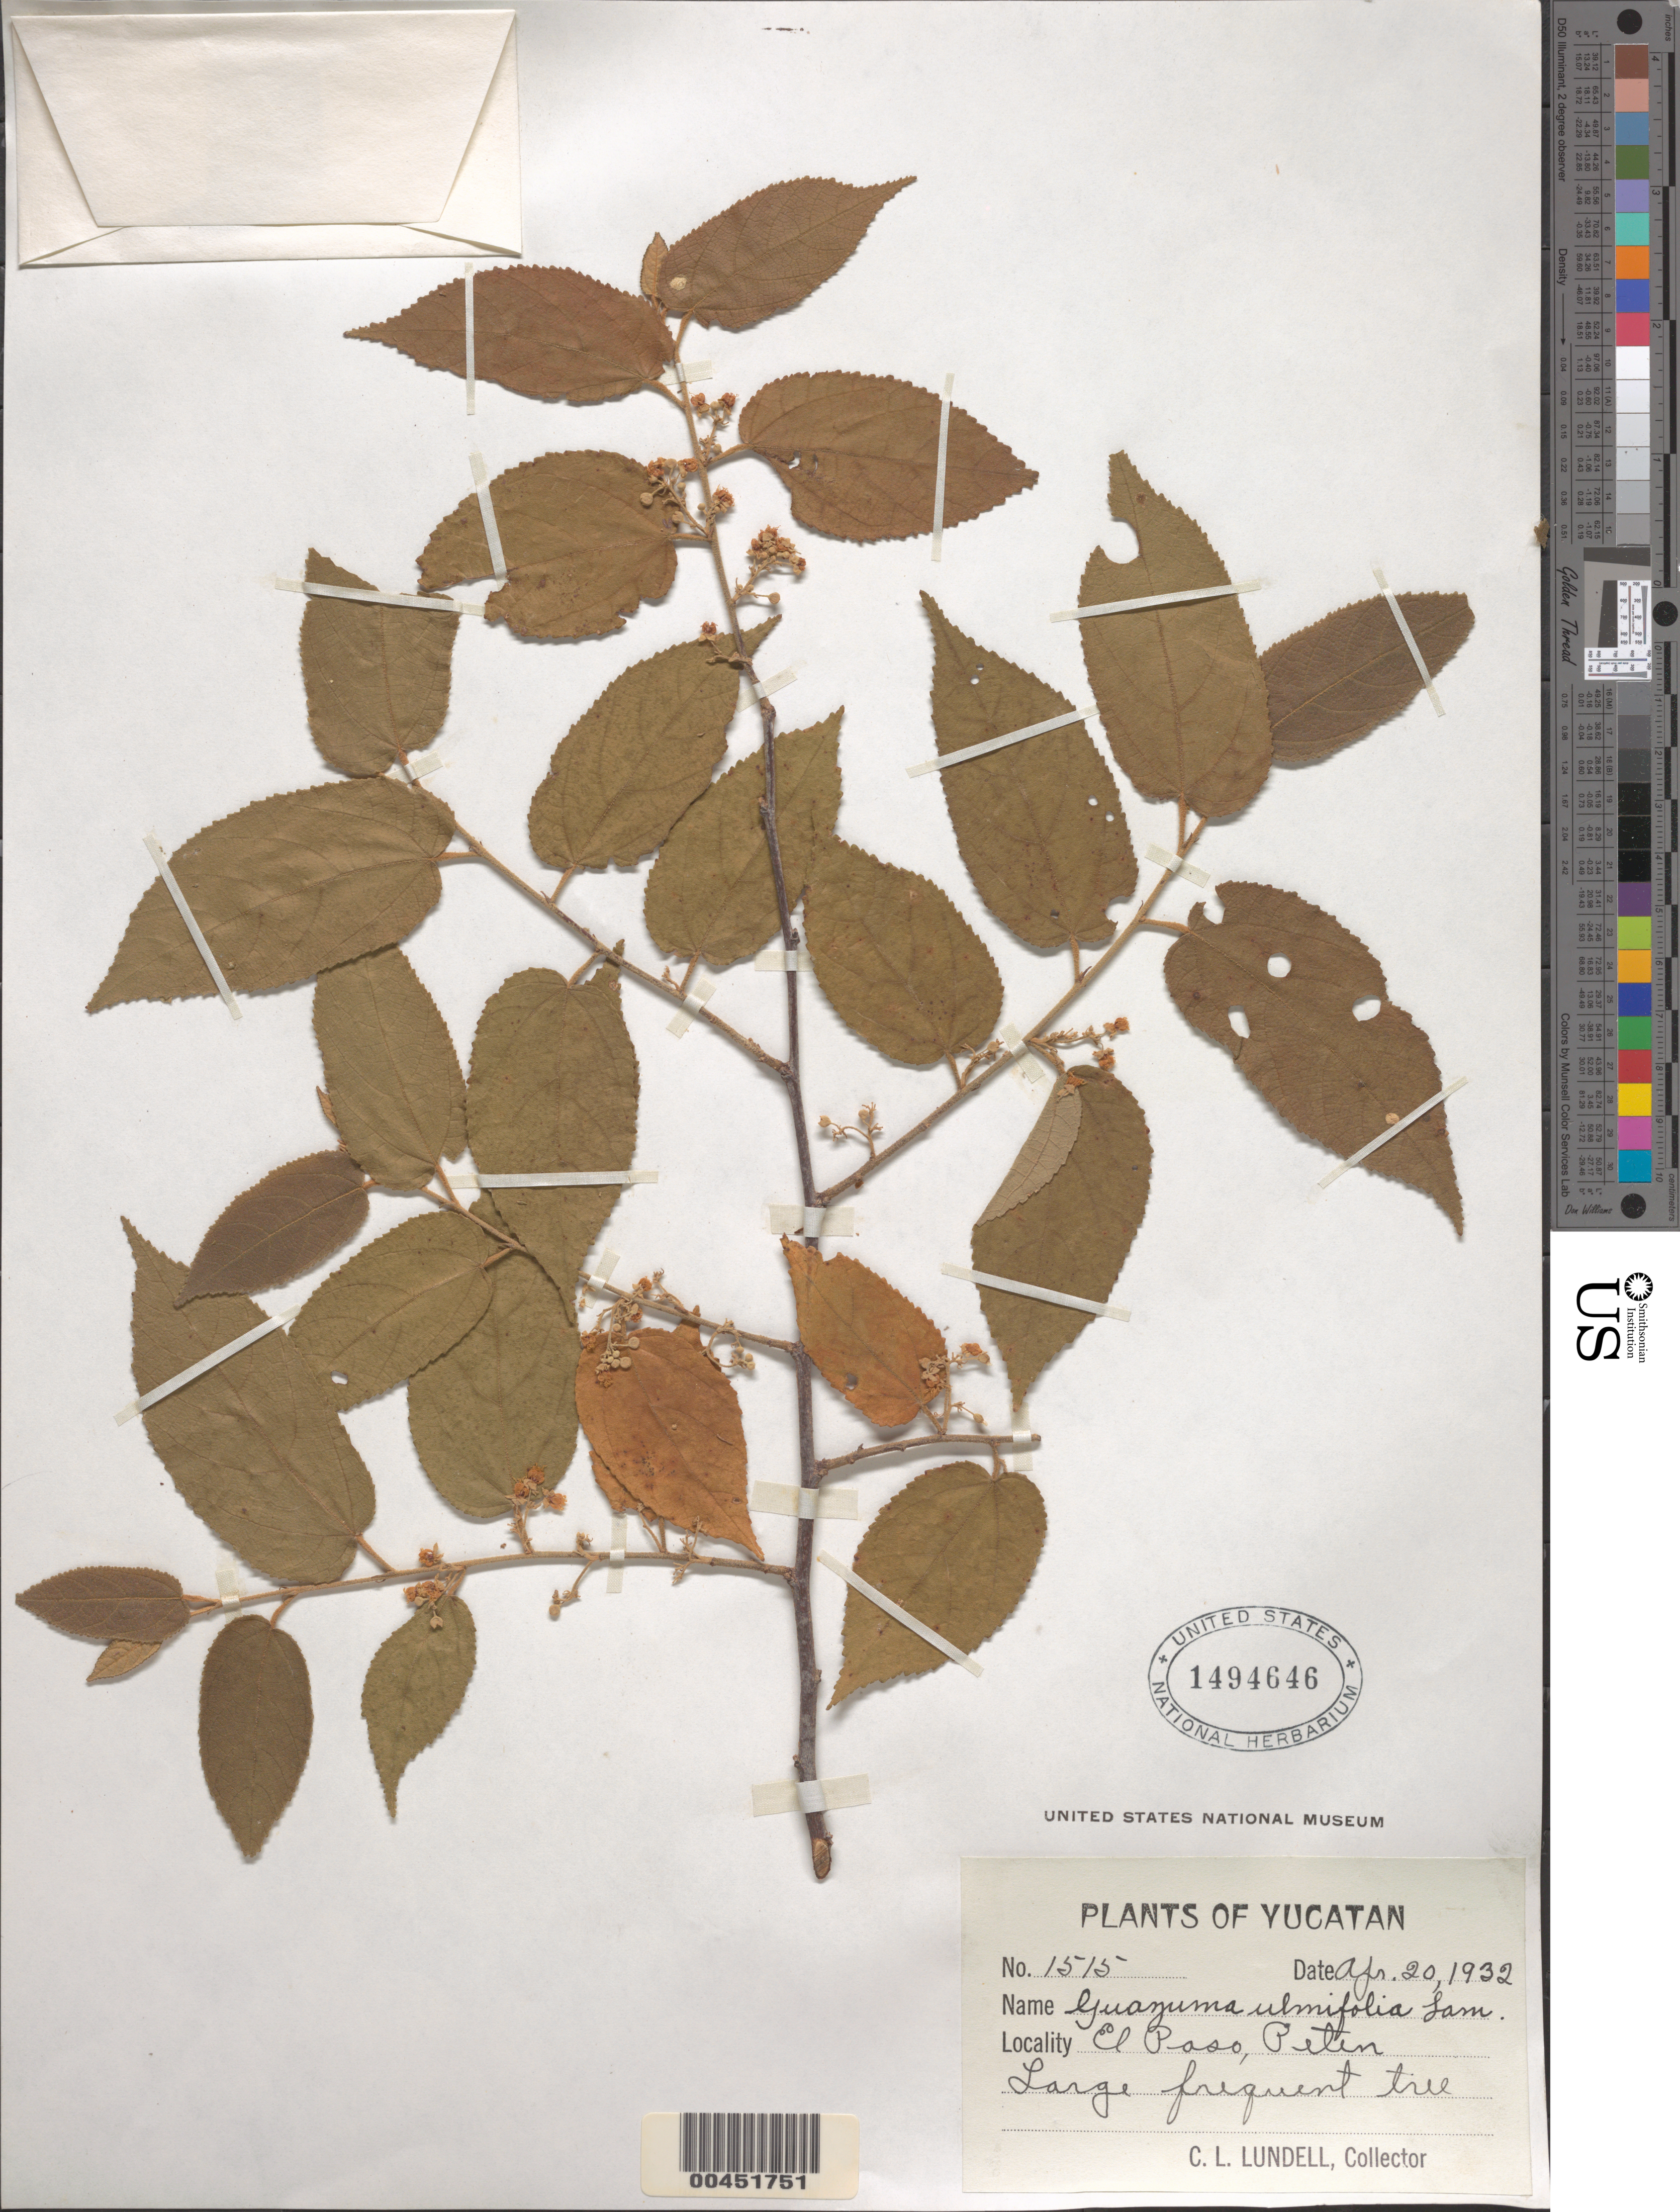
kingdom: Plantae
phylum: Tracheophyta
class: Magnoliopsida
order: Malvales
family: Malvaceae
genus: Guazuma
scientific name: Guazuma ulmifolia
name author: Lam.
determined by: Dorr, L. J., (BOT), Smithsonian Institution - National Museum of Natural History (UNITED STATES)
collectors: C. L. Lundell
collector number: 1515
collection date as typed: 20 Apr 1932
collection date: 1932-04-20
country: Mexico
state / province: Yucatán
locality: El Paso, Peten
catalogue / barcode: US 1494646